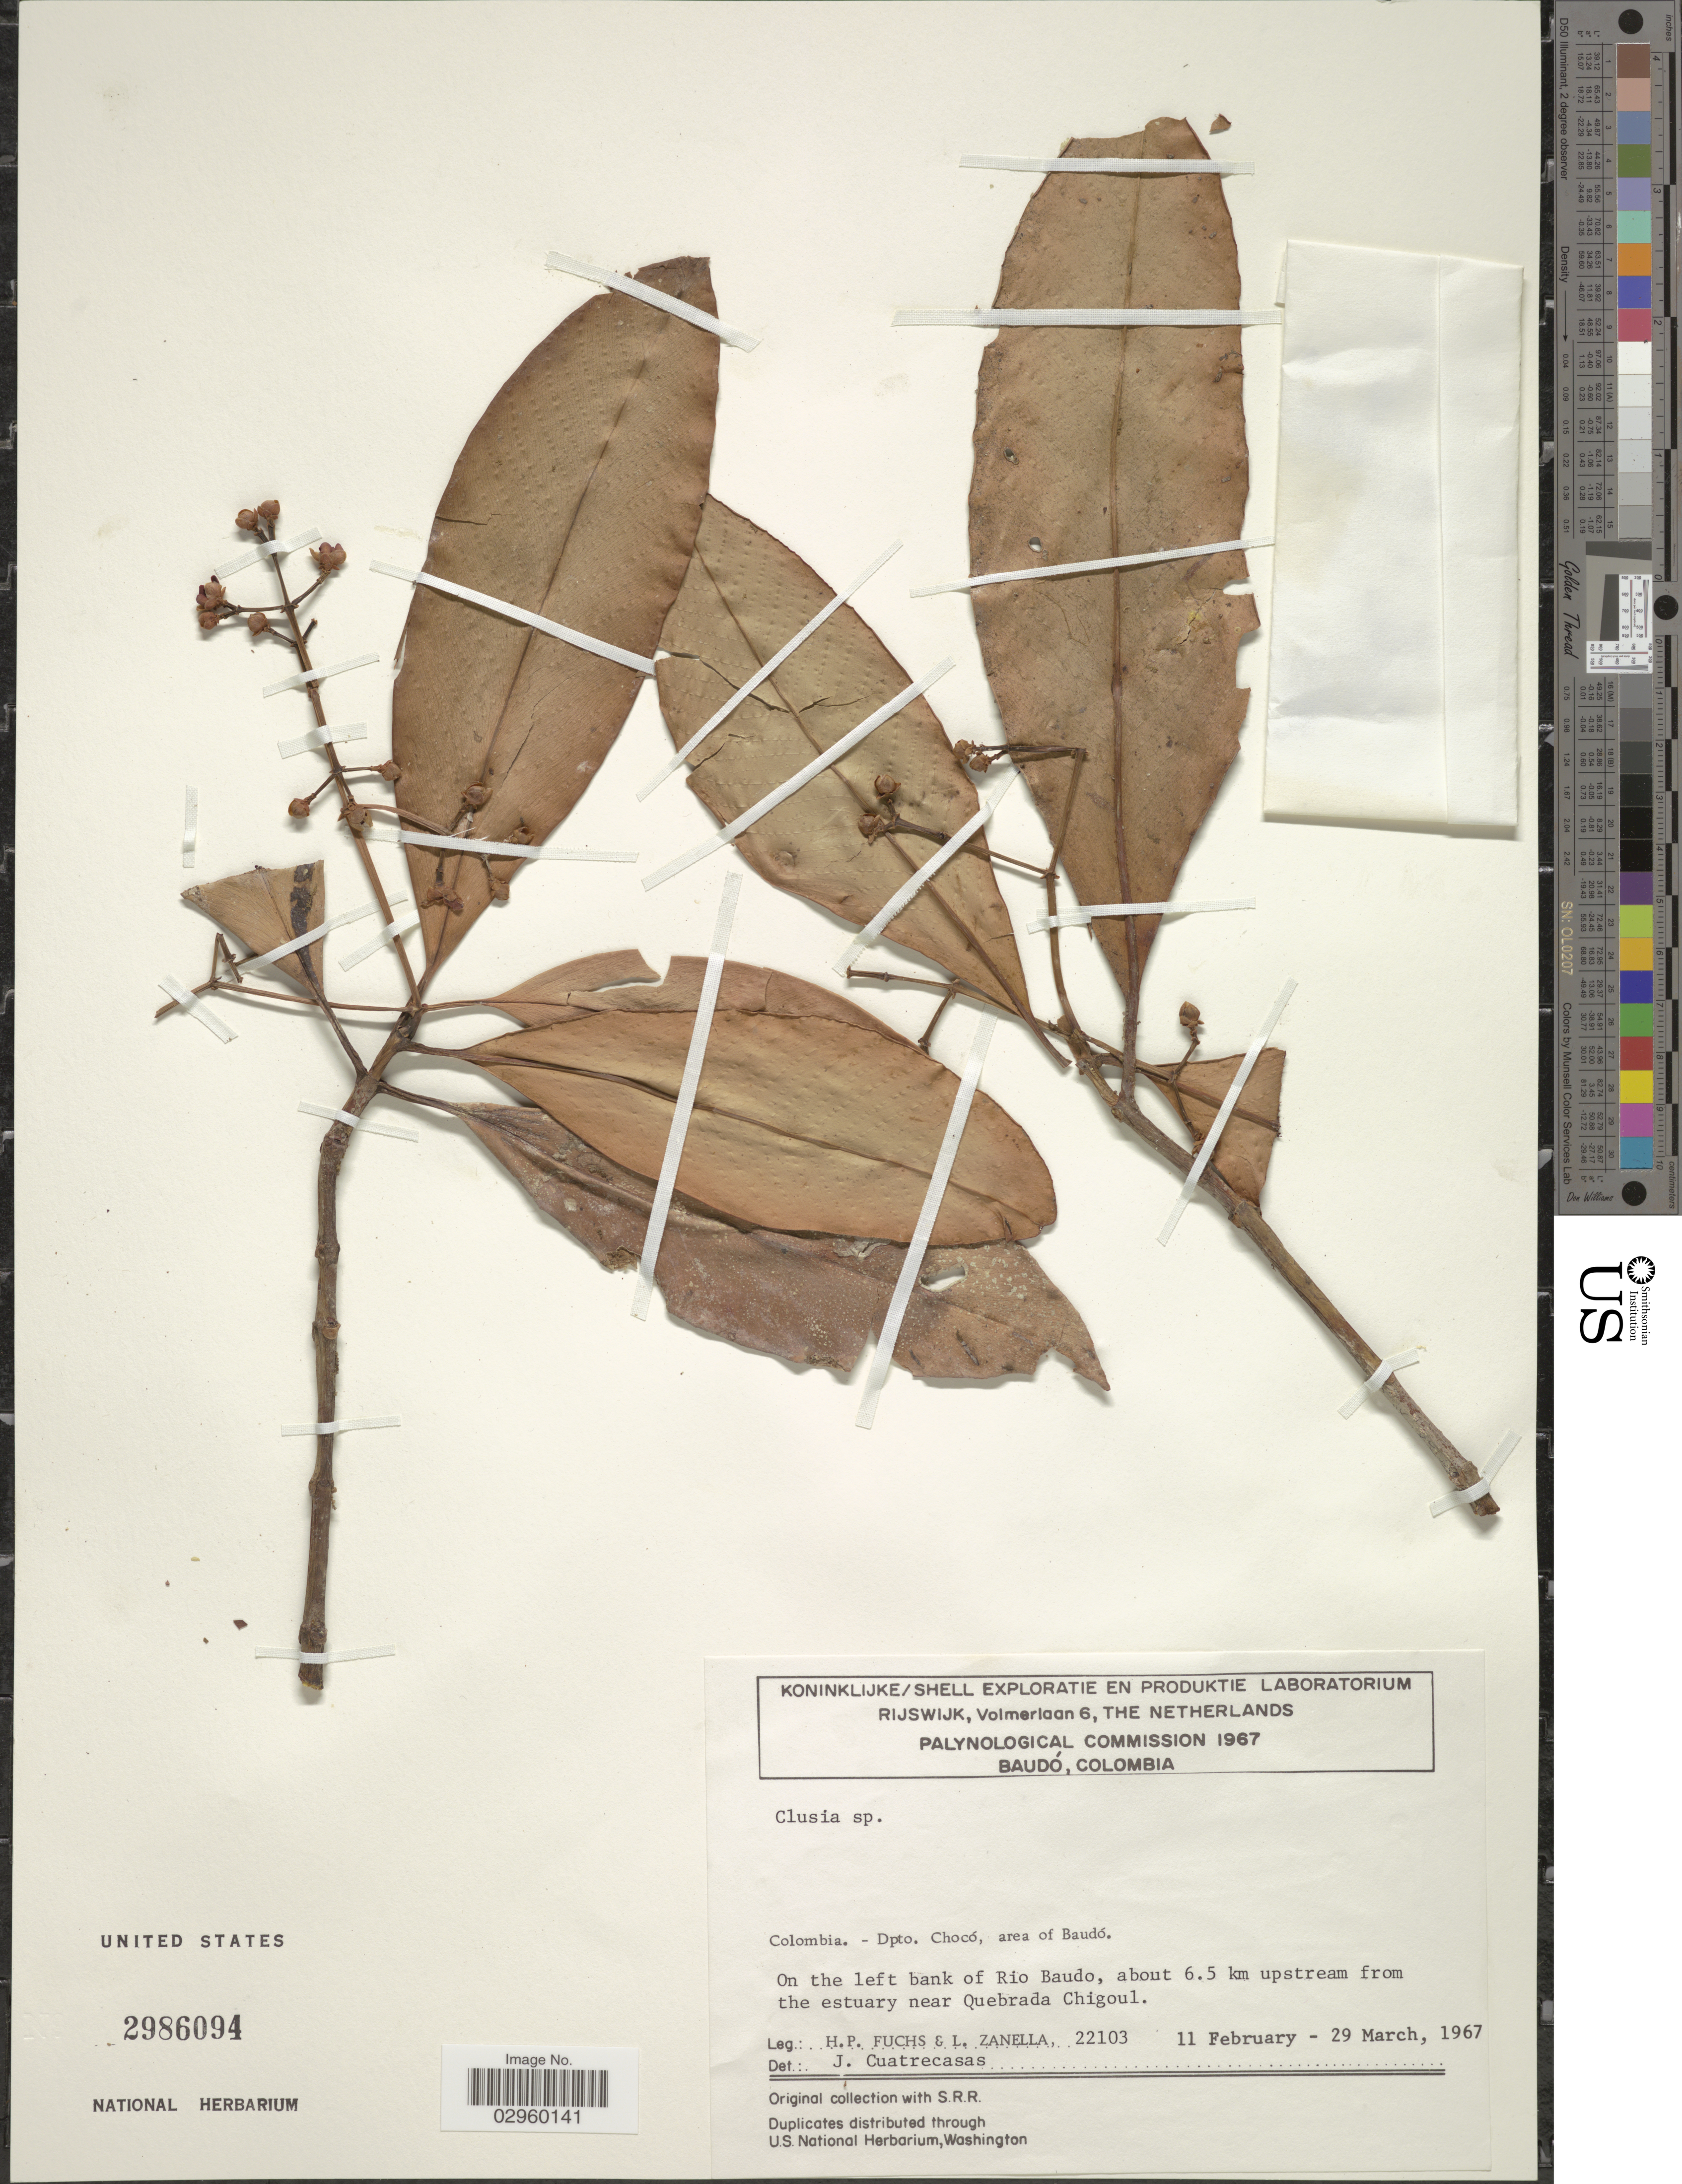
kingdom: Plantae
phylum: Tracheophyta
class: Magnoliopsida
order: Malpighiales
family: Clusiaceae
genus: Clusia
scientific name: Clusia sp.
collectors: H. P. Fuchs & L. Zanella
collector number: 22103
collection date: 1967-02-11/1967-03-29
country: Colombia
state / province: Chocó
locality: Dpto. Chocó, area of Baudó, On the left bank of Rio Baudo, about 6.5 km upstream from the estuary near Quebrada Chigoul.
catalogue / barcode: US 2986094